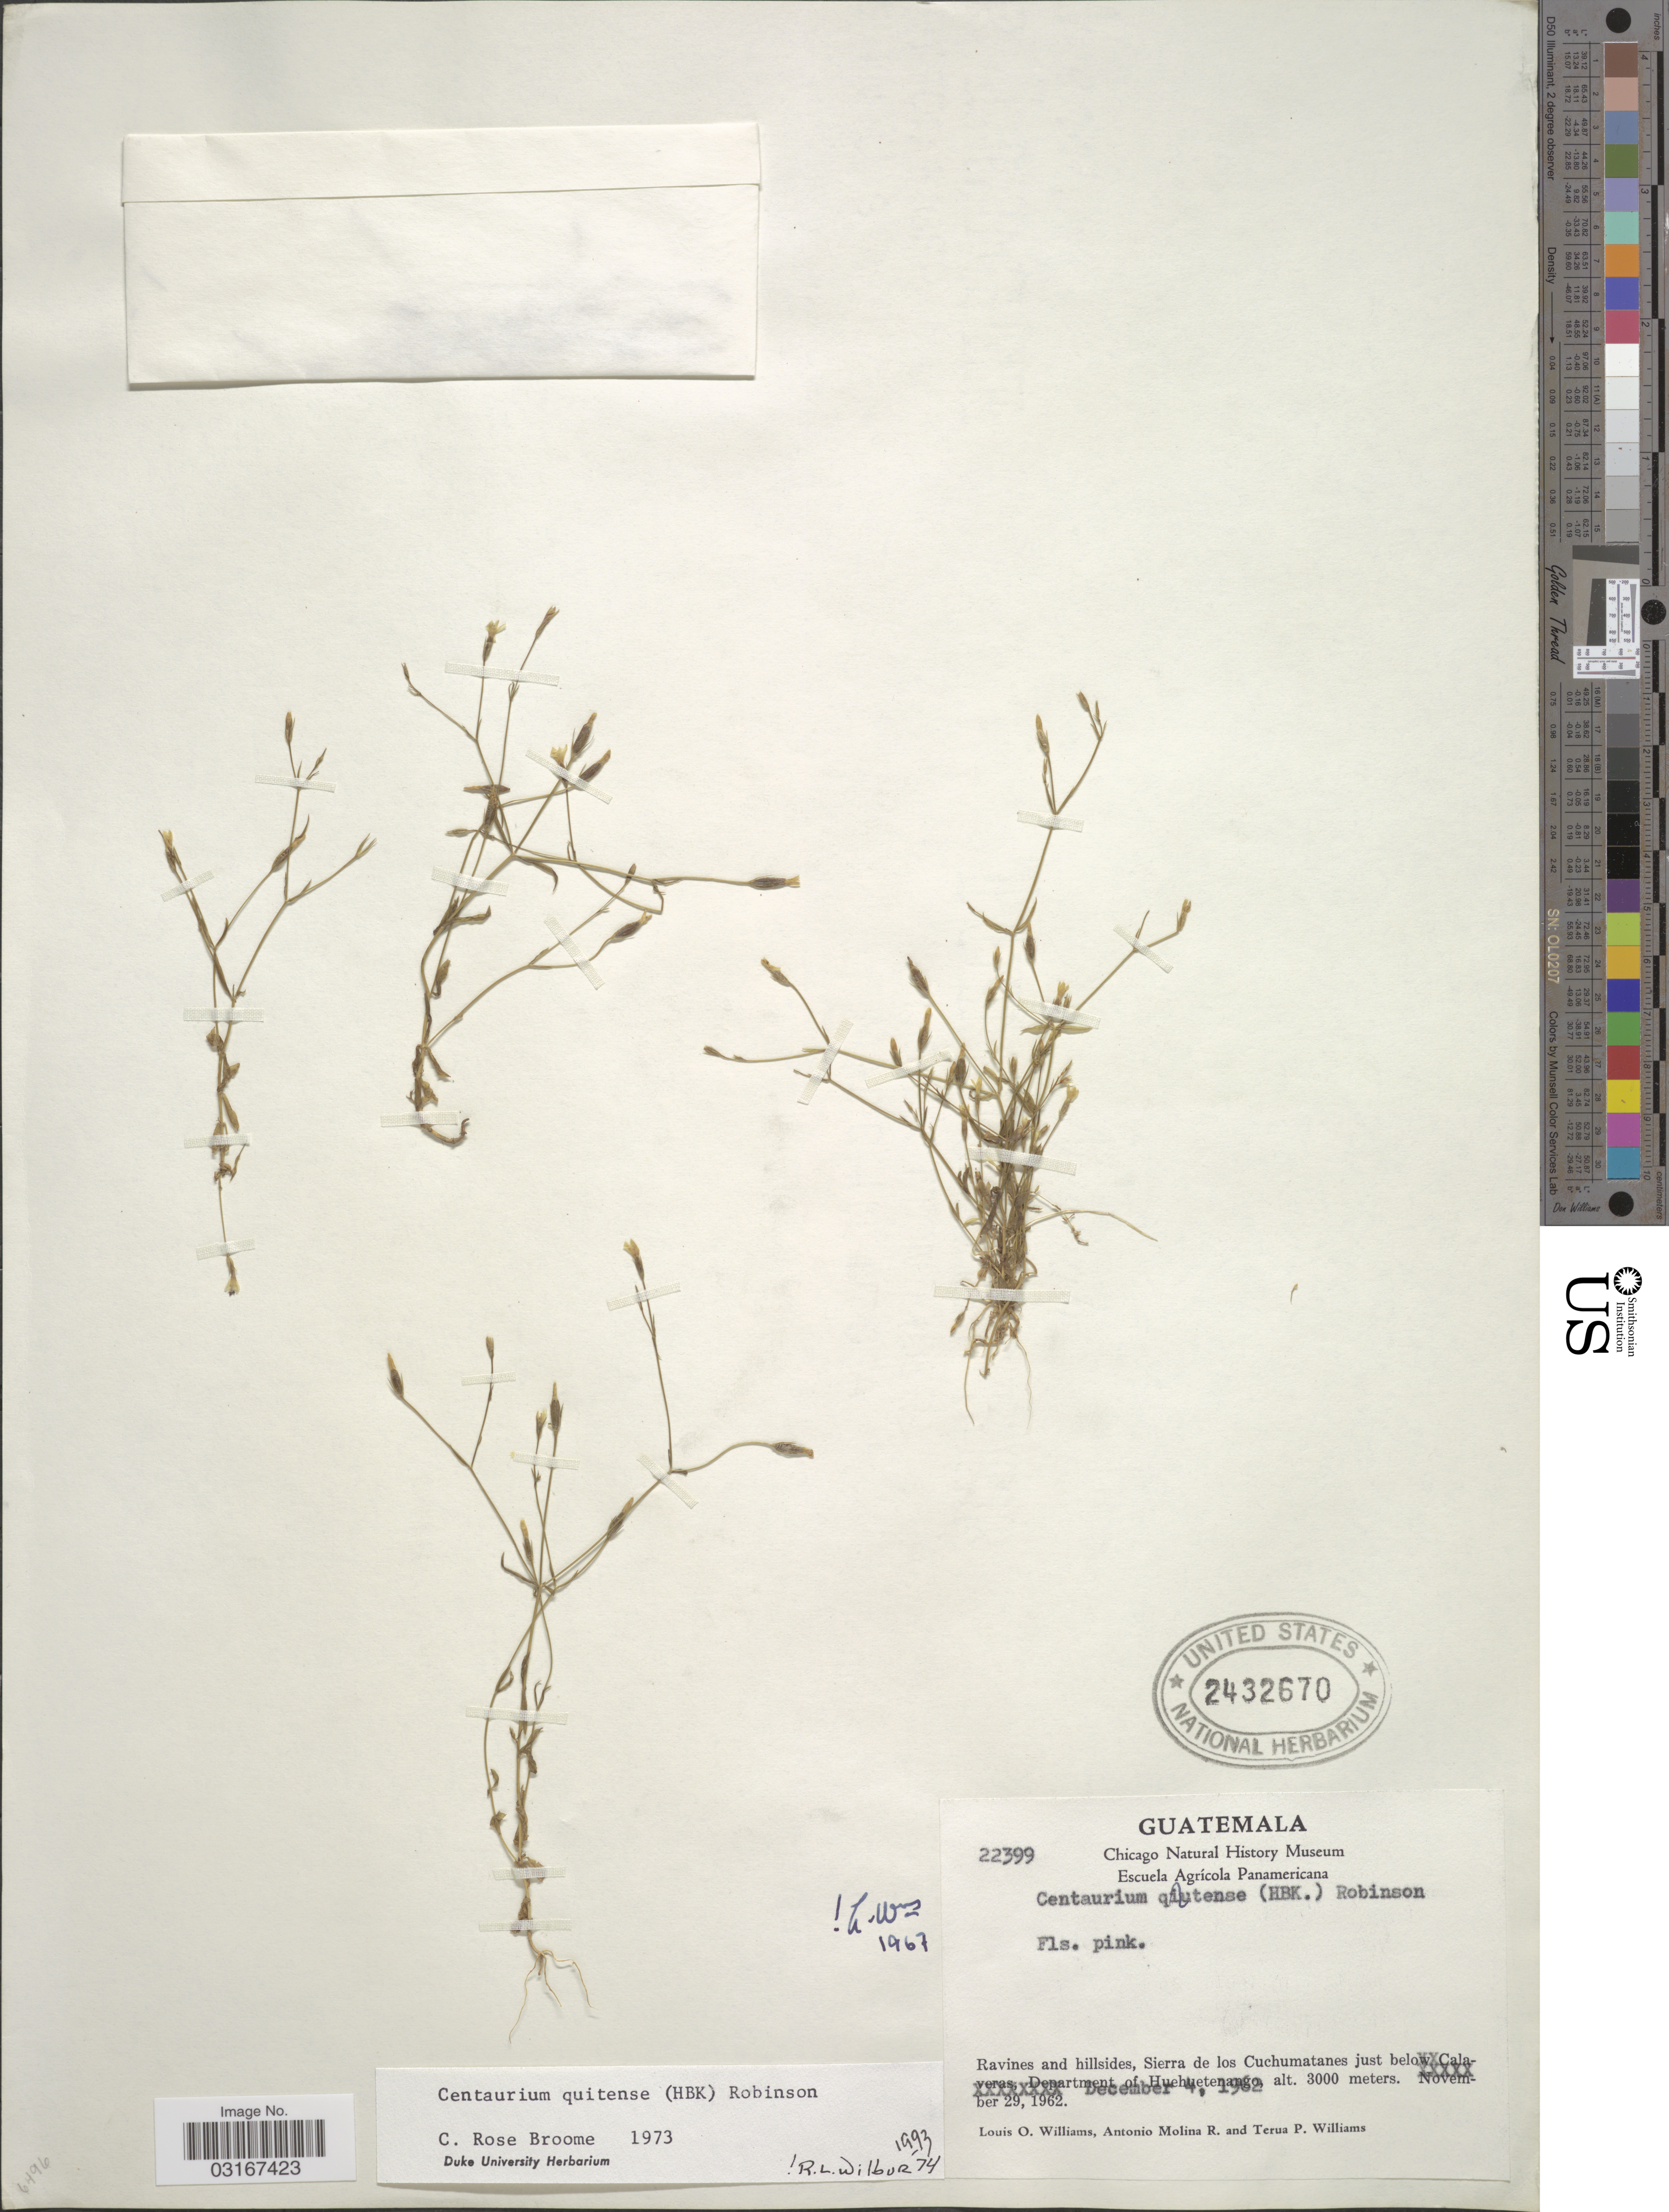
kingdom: Plantae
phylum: Tracheophyta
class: Magnoliopsida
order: Gentianales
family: Gentianaceae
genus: Centaurium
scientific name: Centaurium quitense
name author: (Kunth) B.L. Rob.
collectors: L. O. Williams, A. Molina R. & T. Williams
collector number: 22399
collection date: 1962-12-04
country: Guatemala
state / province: Huehuetenango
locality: Ravines and hillsides, Sierra de los Cuchumatanes just below Calaveras, Department of Huehuetenango.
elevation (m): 3000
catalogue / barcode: US 2432670